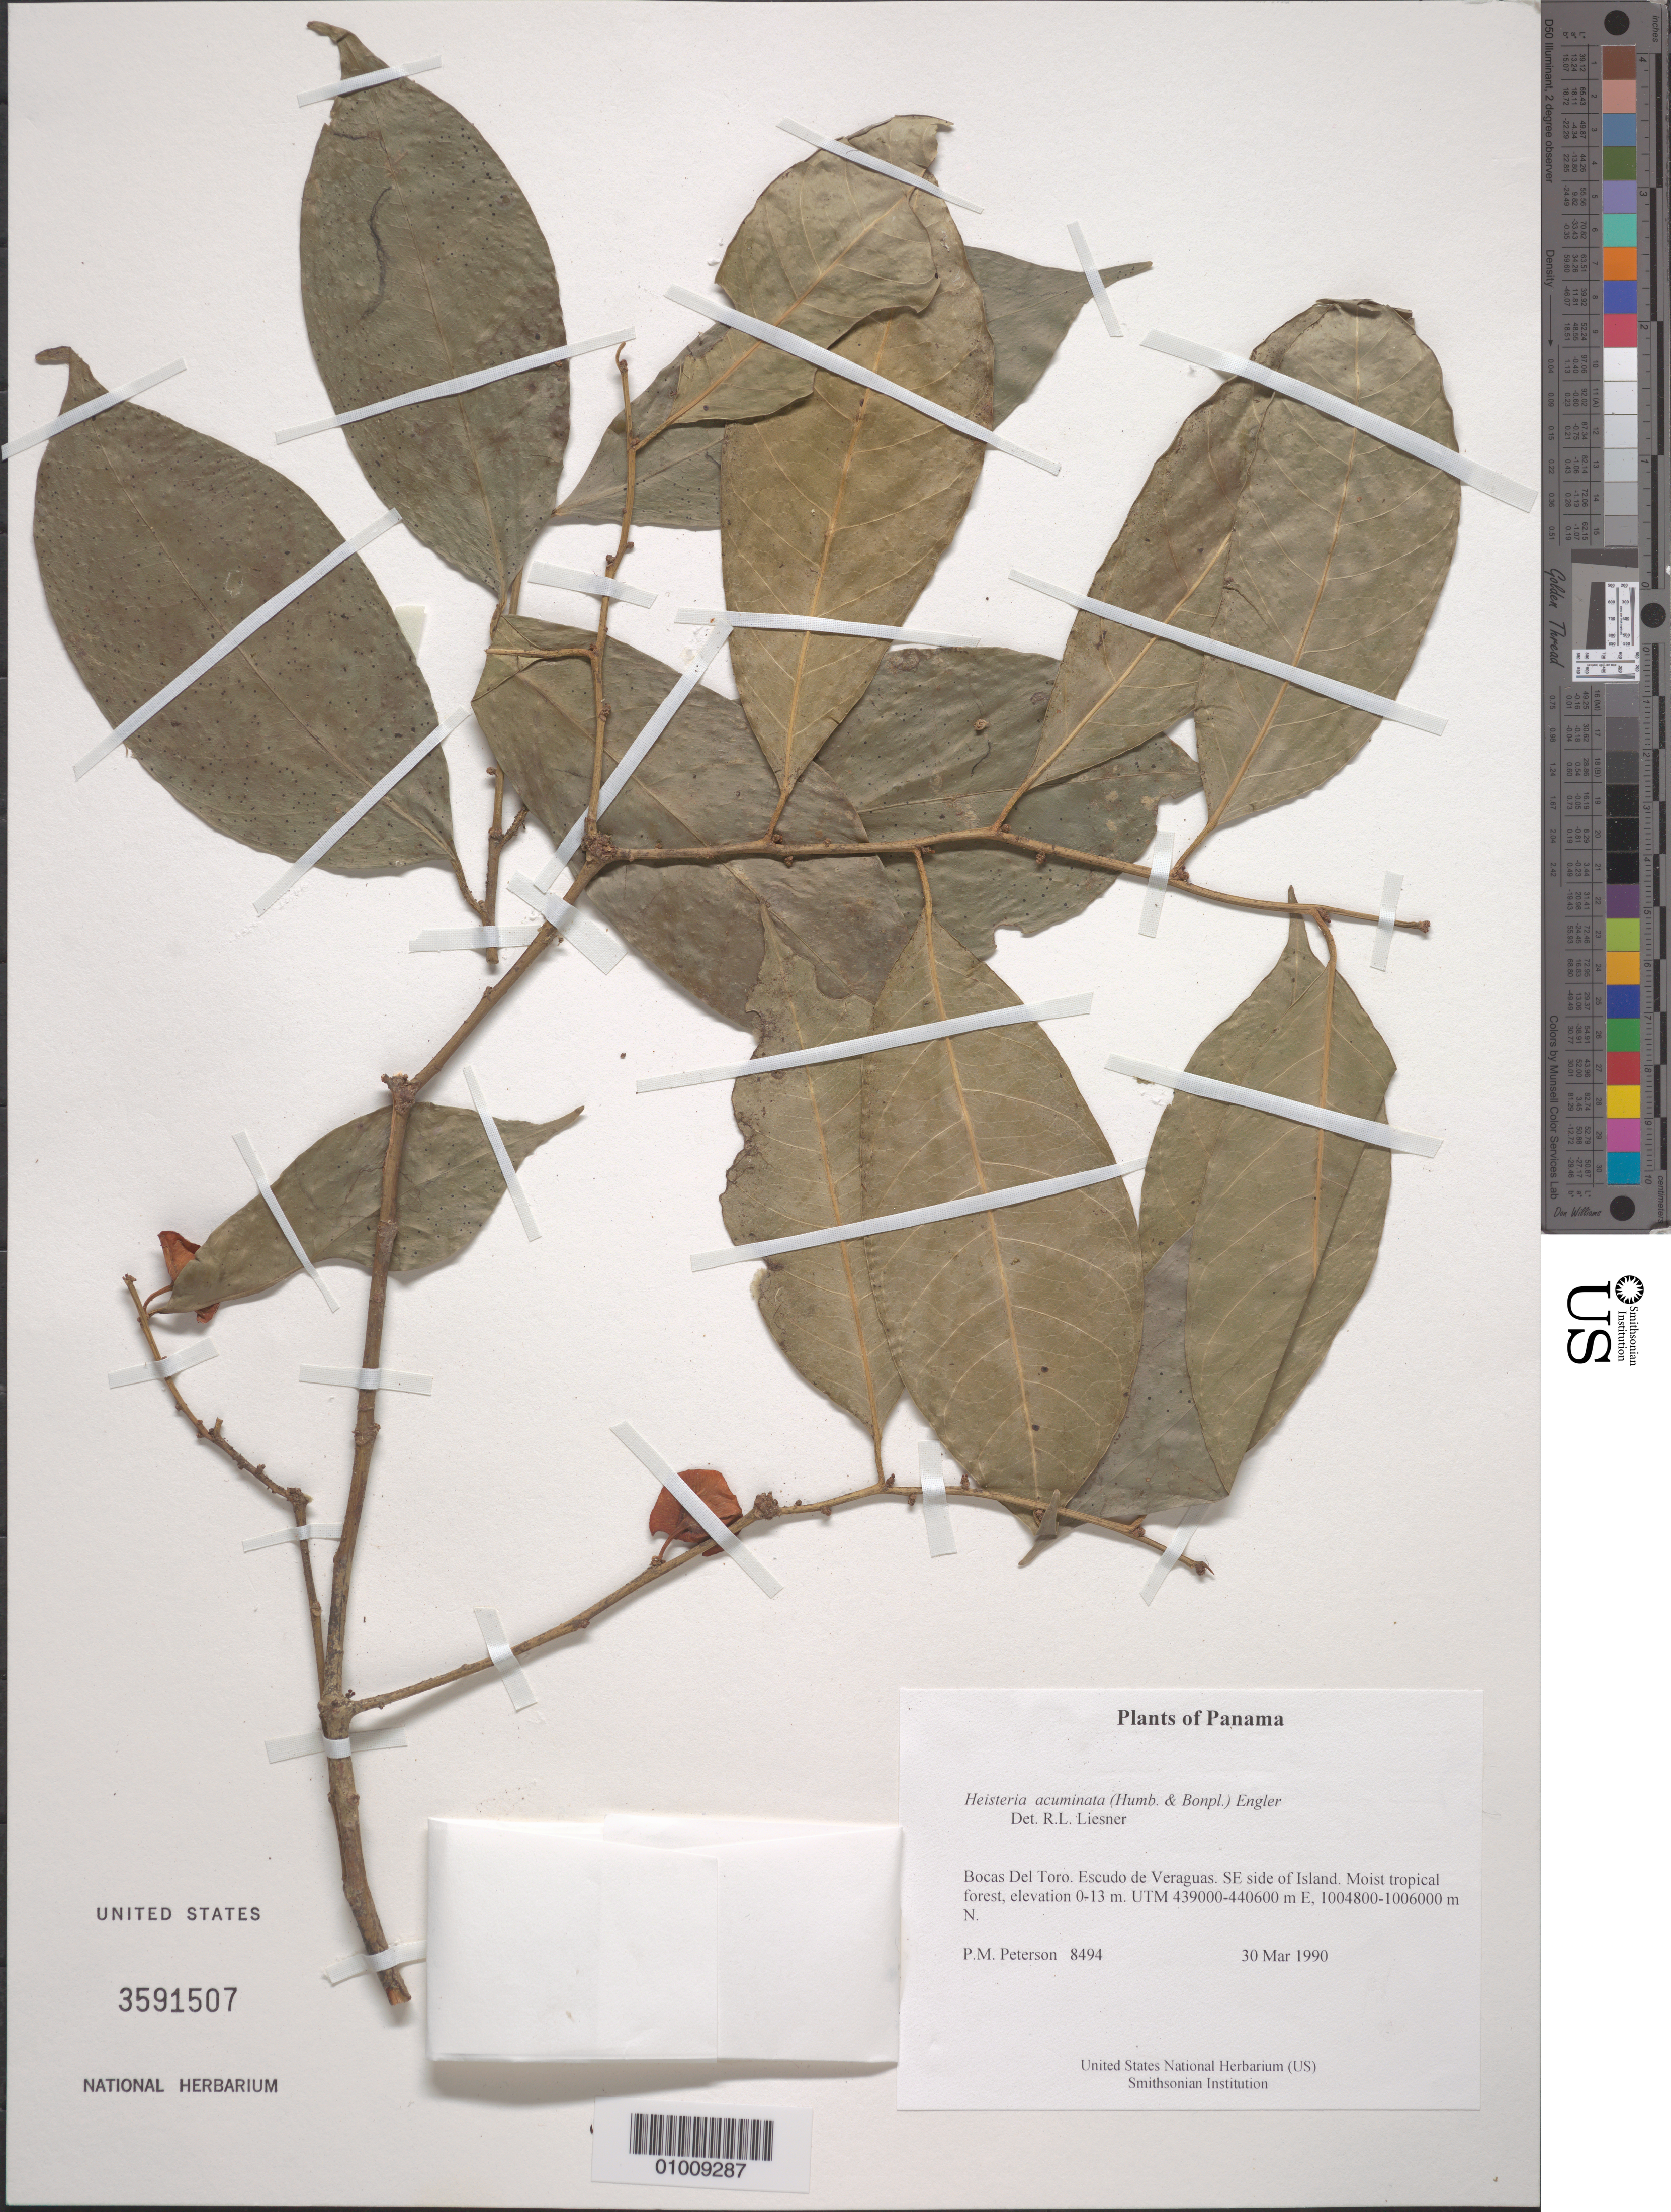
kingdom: Plantae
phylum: Tracheophyta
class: Magnoliopsida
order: Santalales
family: Erythropalaceae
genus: Heisteria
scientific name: Heisteria acuminata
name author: (Humb. & Bonpl.) Engl.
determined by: Liesner, R. L.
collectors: P. M. Peterson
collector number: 08494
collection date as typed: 30 Mar 1990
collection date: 1990-03-30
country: Panama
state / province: Bocas del Toro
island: Escudo de Veraguas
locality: SE side of Island.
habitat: Moist tropical forest, UTM 439000-440600 m E. to 1004800-1006000 m N.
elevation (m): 0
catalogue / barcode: US 3591507